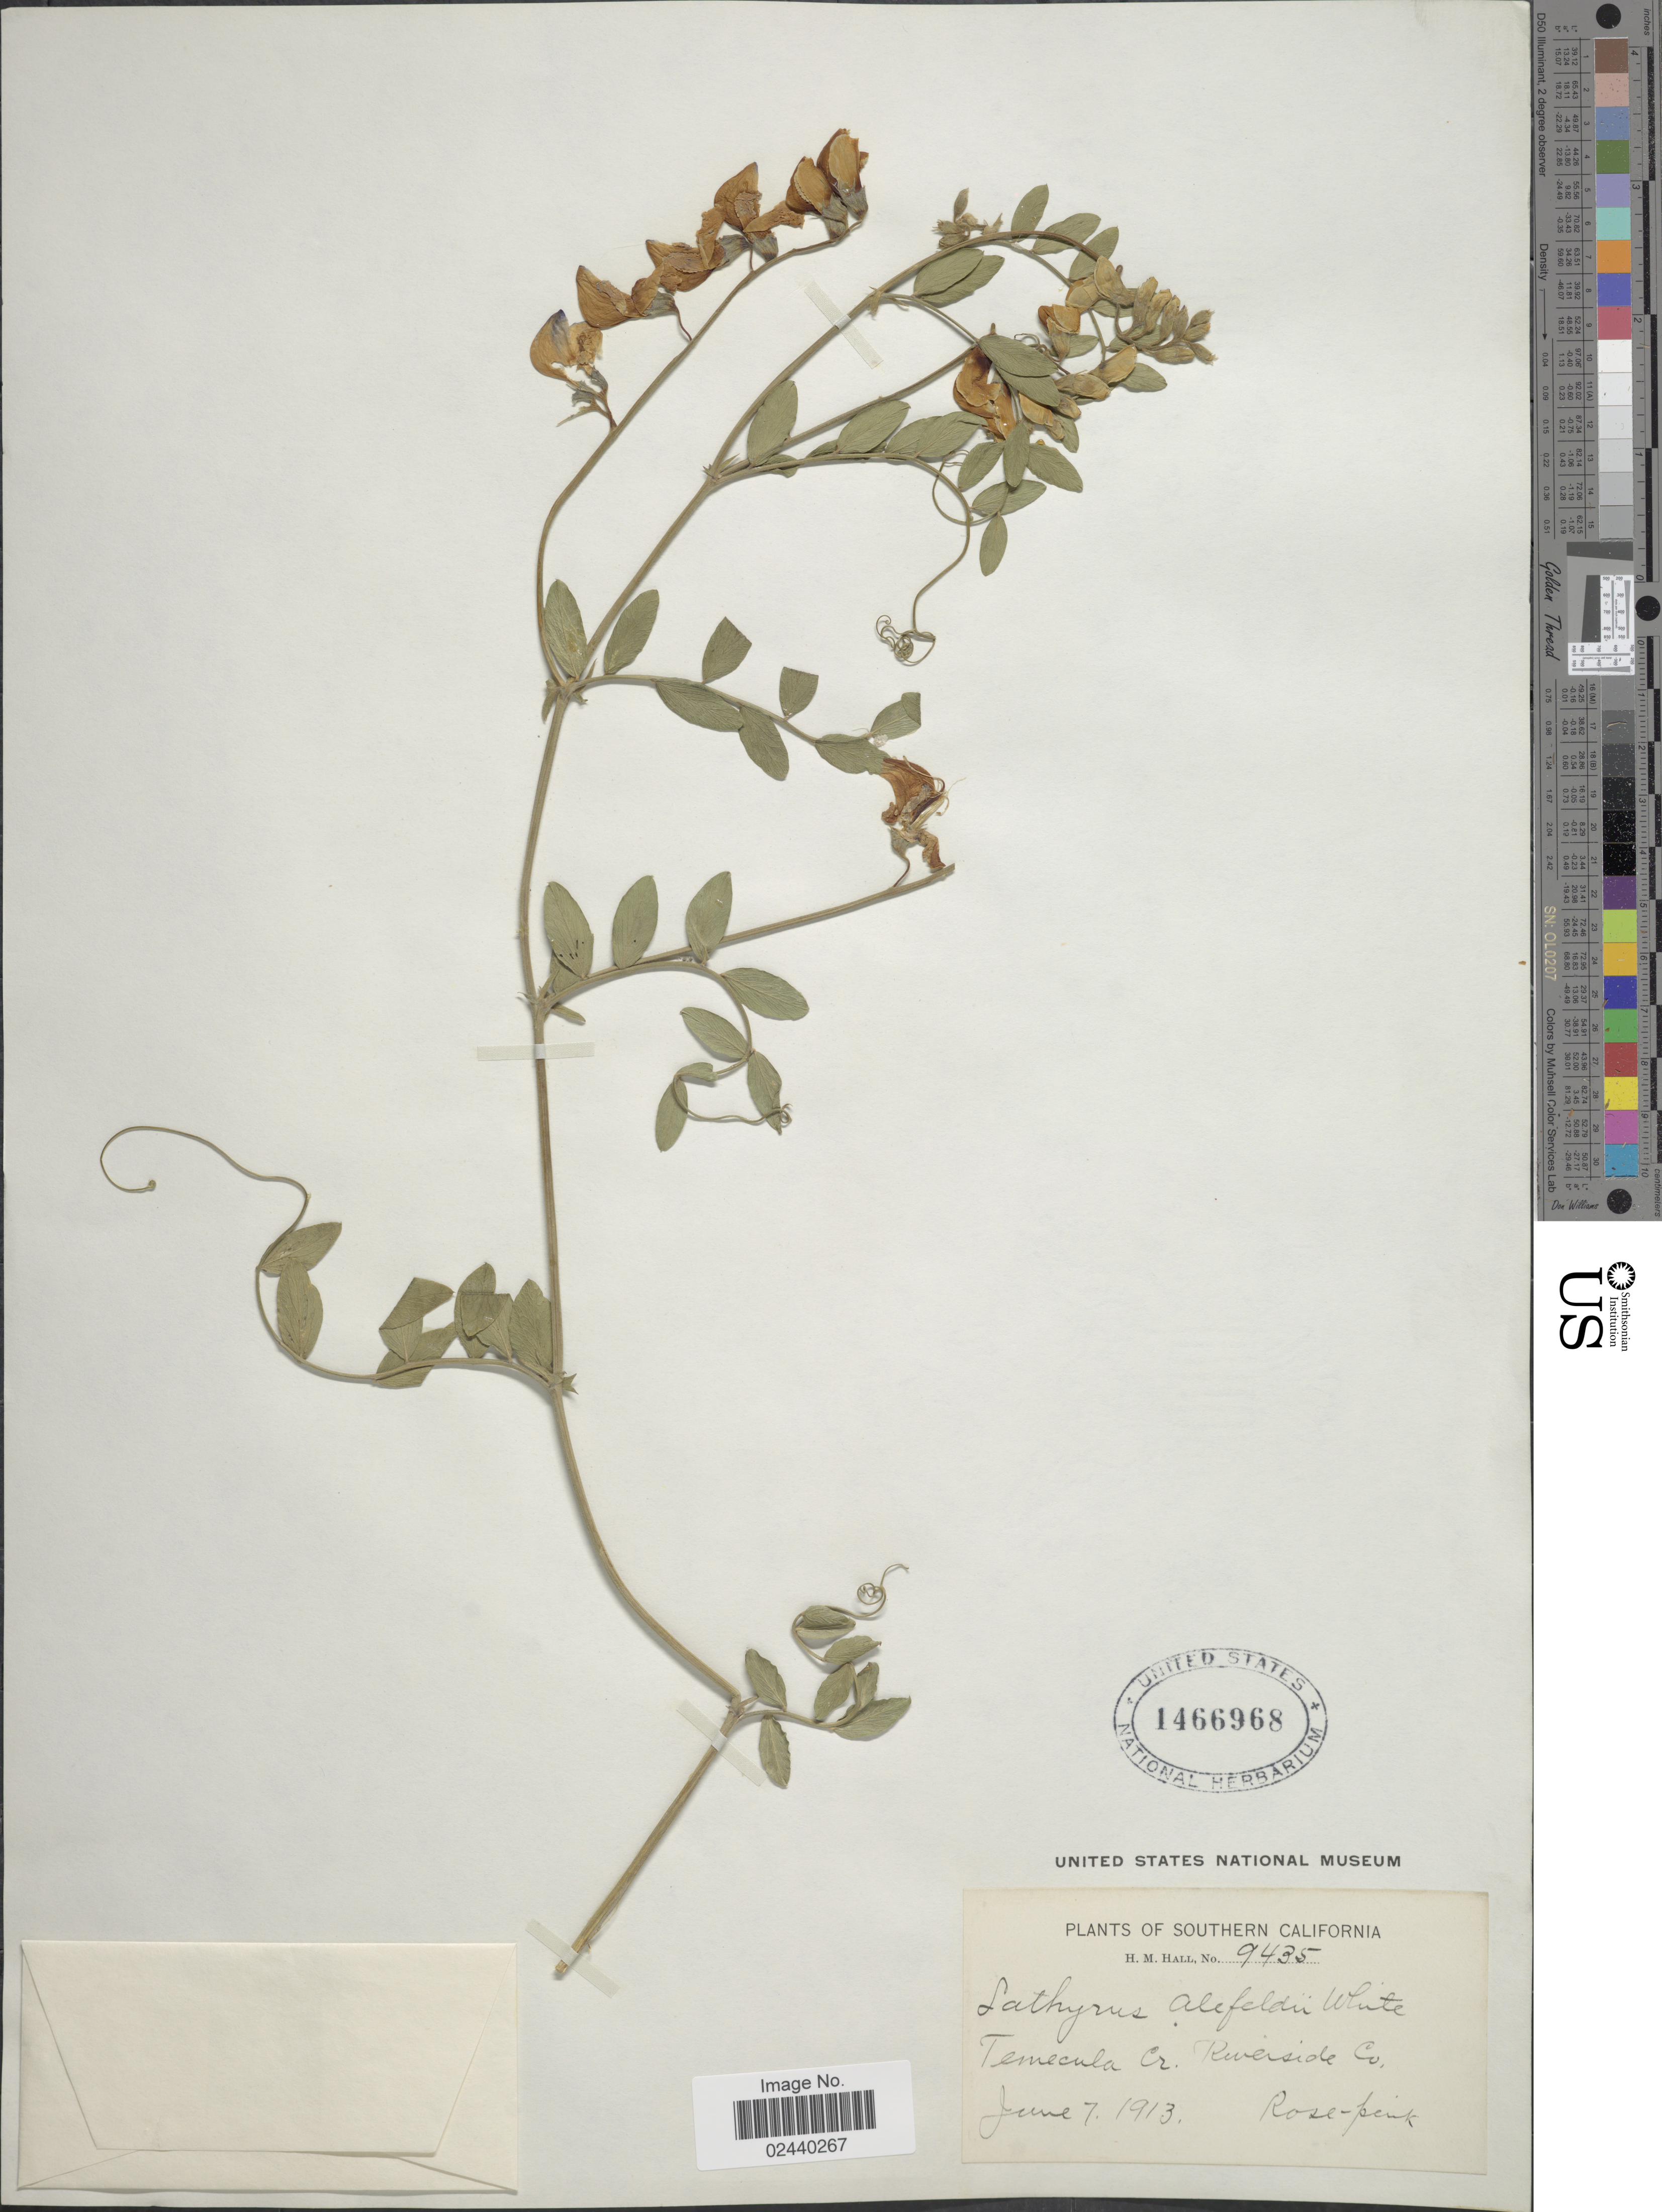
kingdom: Plantae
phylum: Tracheophyta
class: Magnoliopsida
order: Fabales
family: Fabaceae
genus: Lathyrus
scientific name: Lathyrus alefeldii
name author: T.G. White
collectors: H. M. Hall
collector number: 9435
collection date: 1913-06-07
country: United States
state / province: California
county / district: Riverside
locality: Southern California, Temecula Cr. Riverside Co.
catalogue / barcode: US 1466968